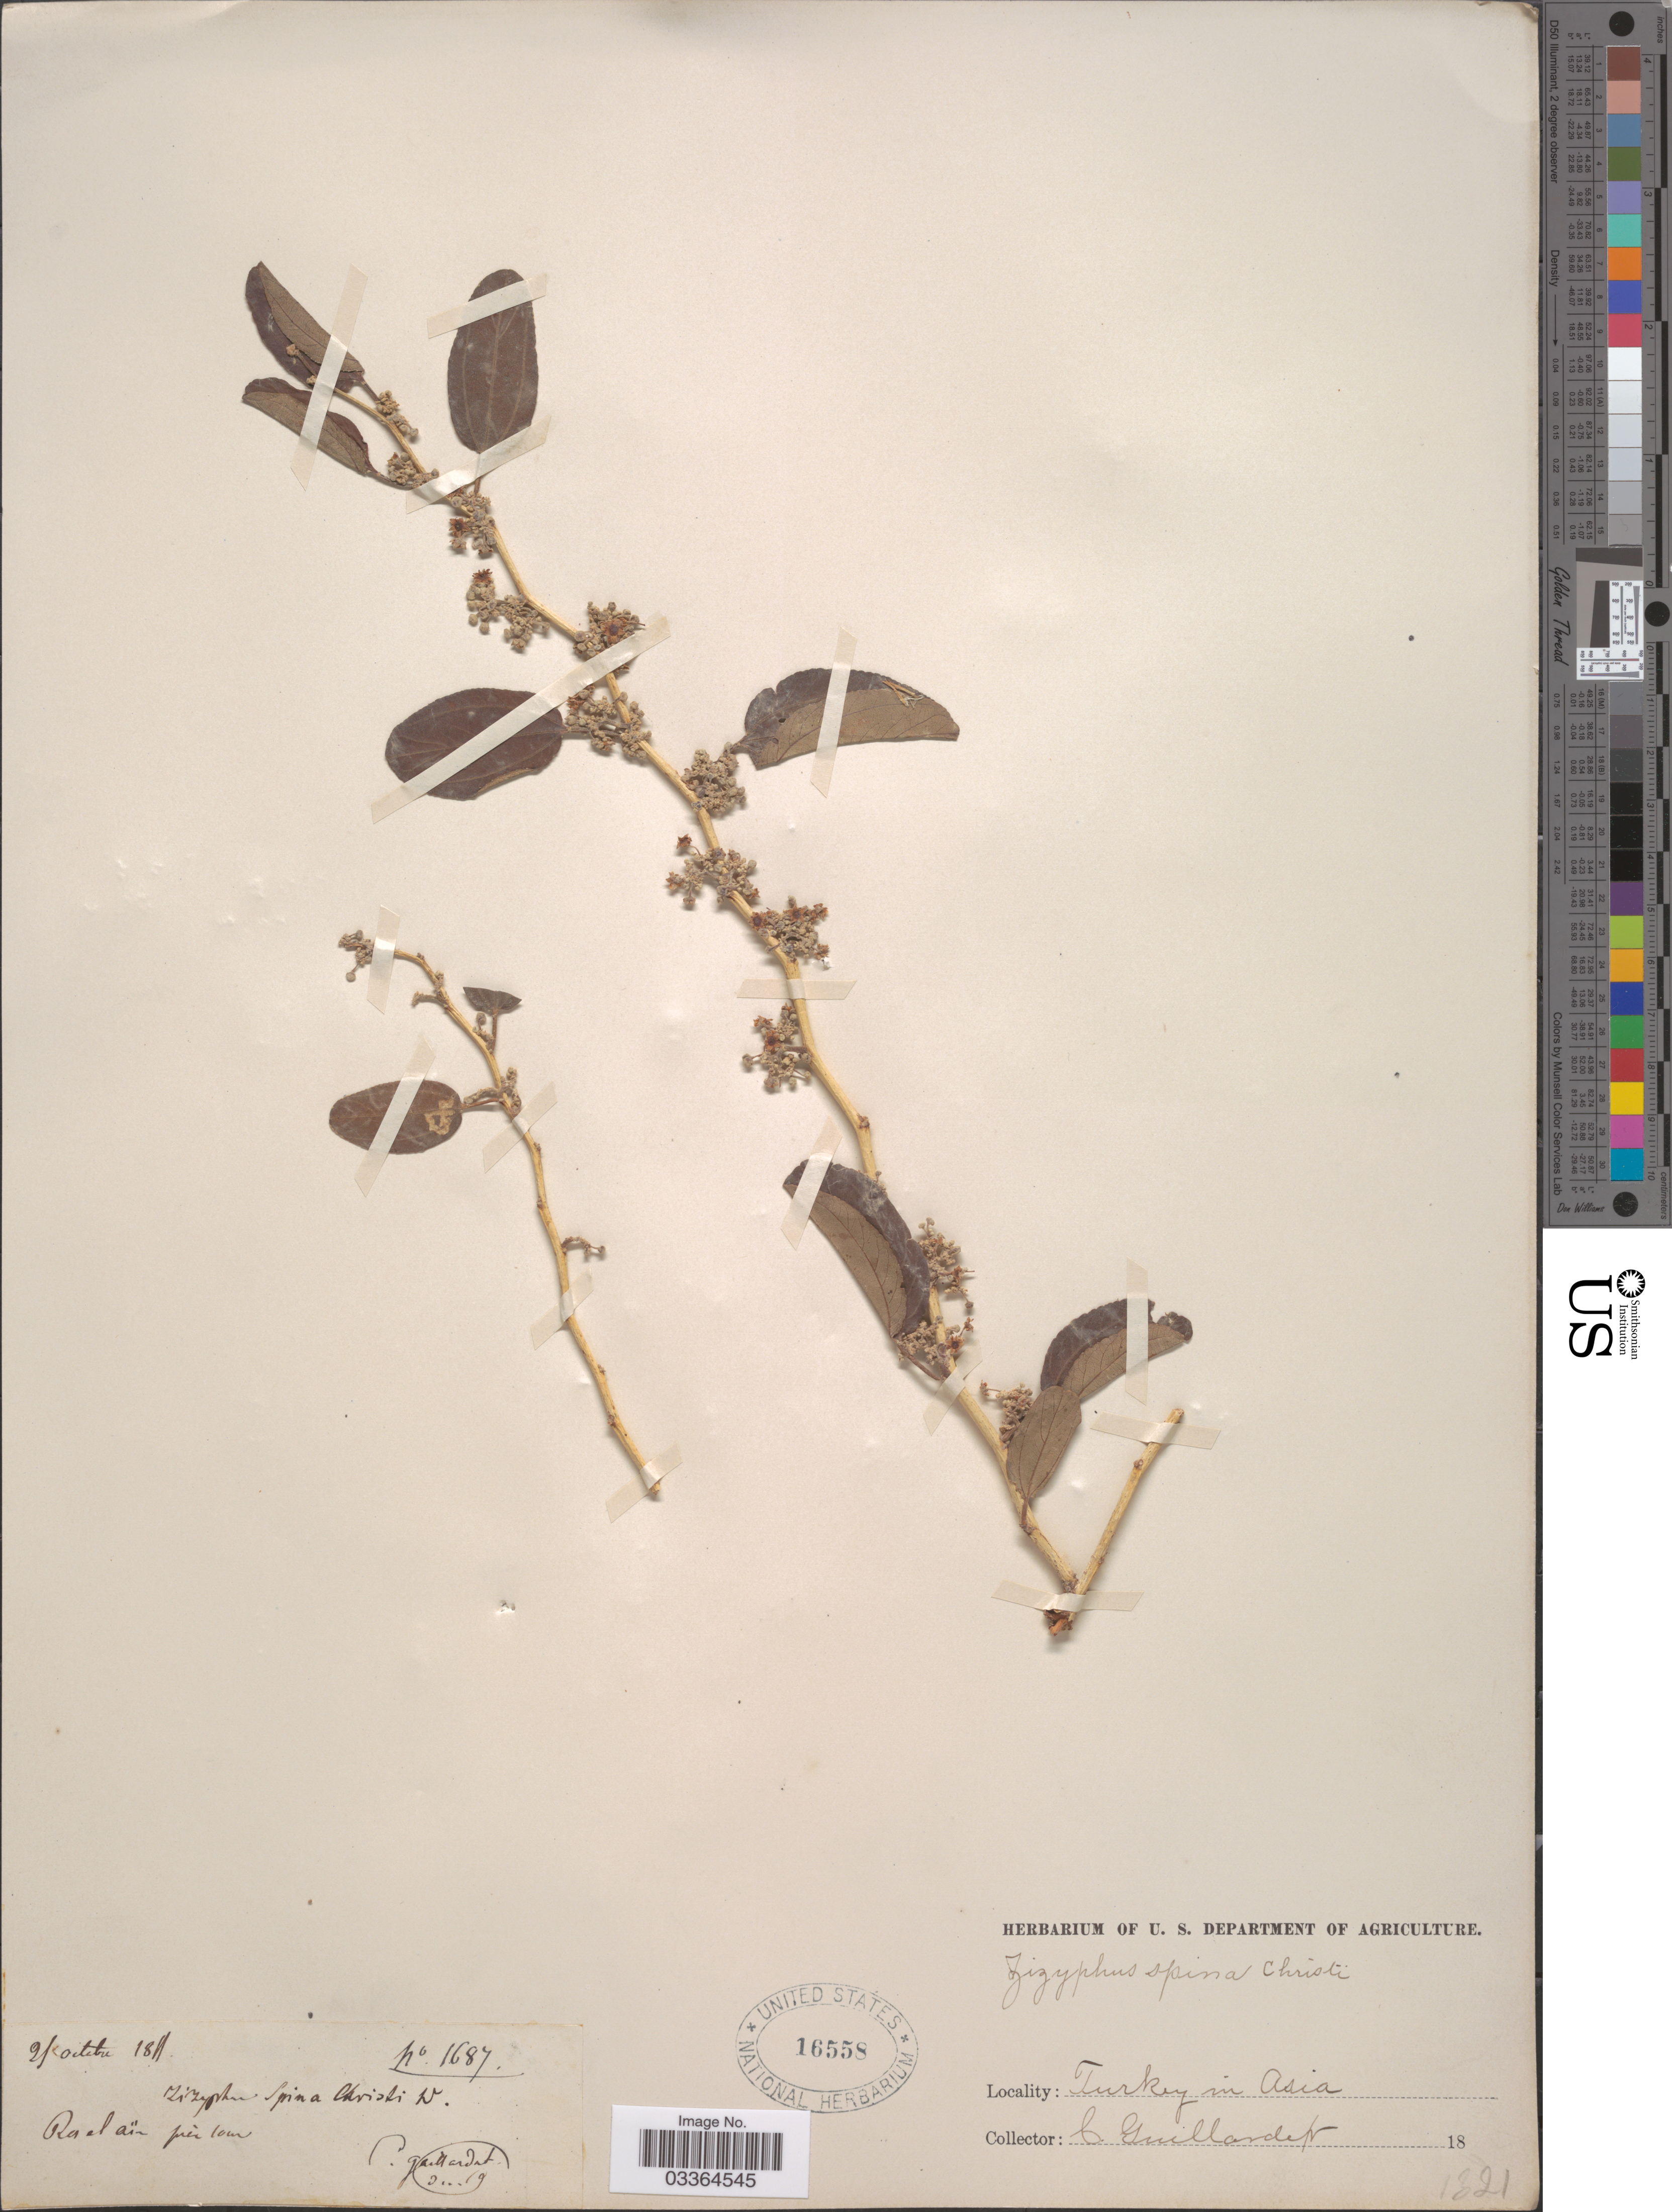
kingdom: Plantae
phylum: Tracheophyta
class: Magnoliopsida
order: Rosales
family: Rhamnaceae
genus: Ziziphus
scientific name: Ziziphus spina-christi var. inermis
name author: Boiss.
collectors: C. Guillardet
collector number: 1687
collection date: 1811-10-21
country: Turkey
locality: Turkey in Asia. Ras al aïn près 10m.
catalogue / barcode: US 16558